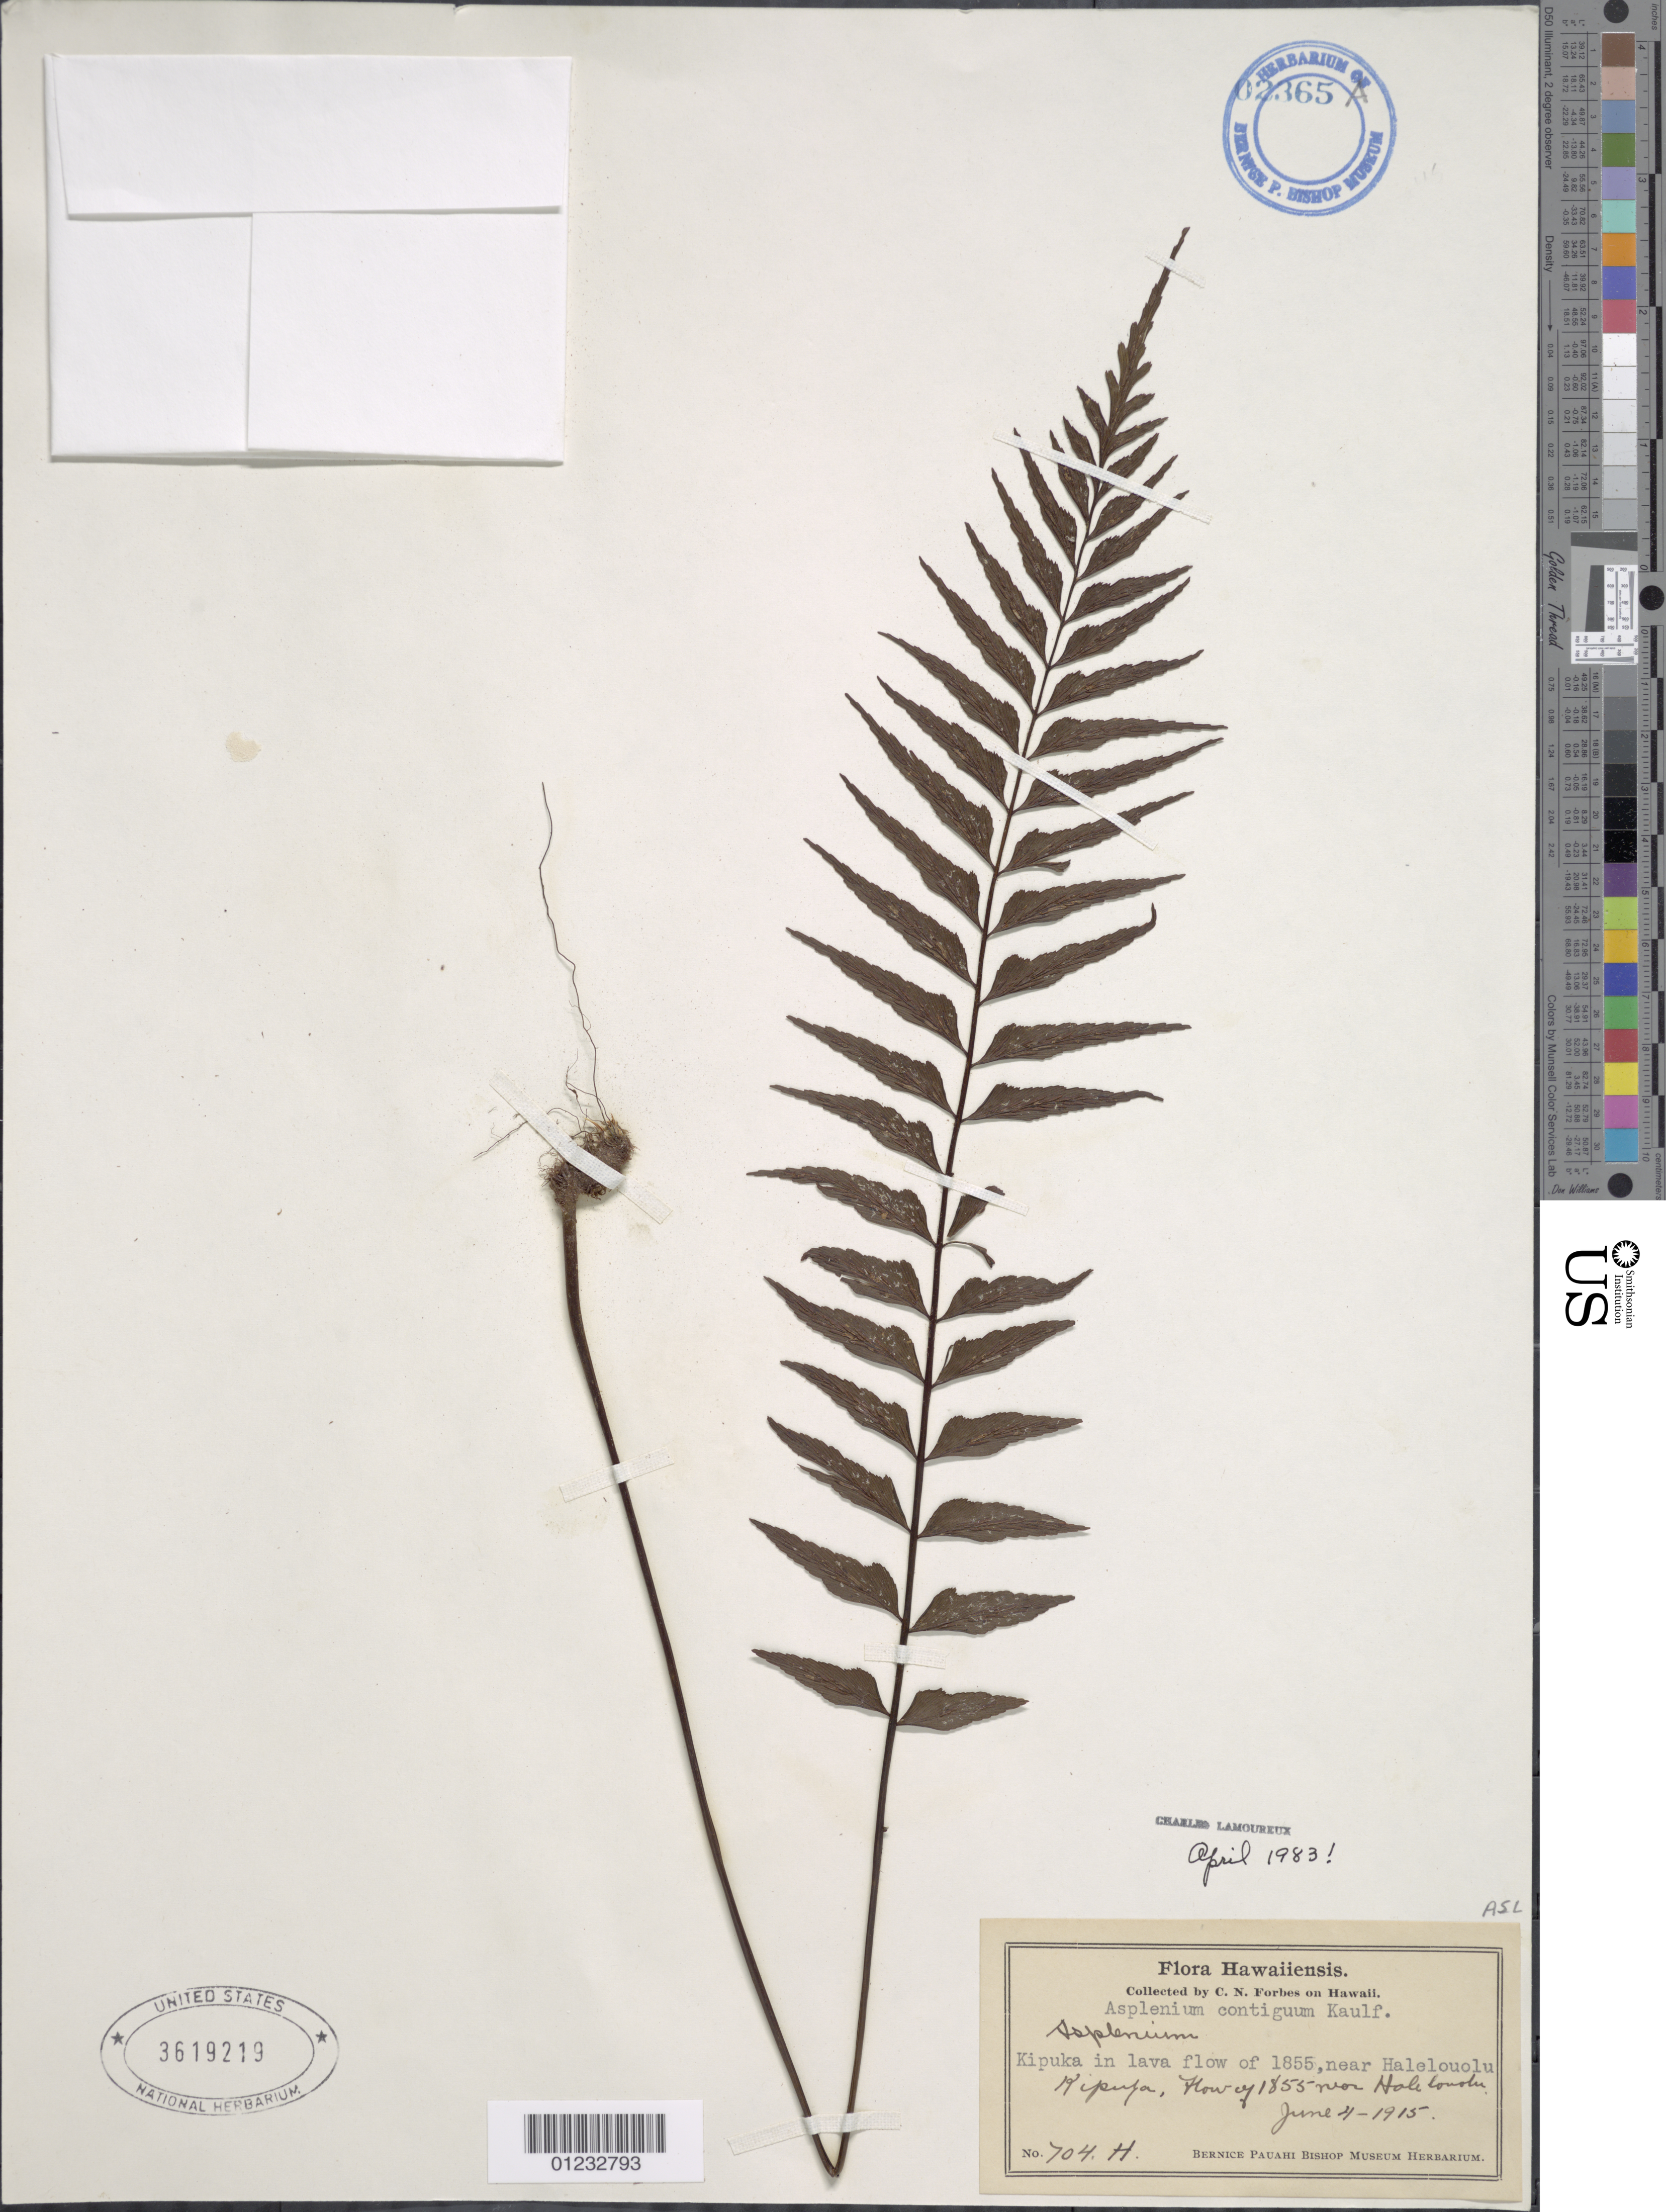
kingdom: Plantae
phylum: Tracheophyta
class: Polypodiopsida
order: Polypodiales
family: Aspleniaceae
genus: Asplenium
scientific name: Asplenium contiguum var. contiguum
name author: Kaulf.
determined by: Wagner, W. L., (BOT), Smithsonian Institution - National Museum of Natural History (UNITED STATES)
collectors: C. N. Forbes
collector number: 704.H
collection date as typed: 4 Jun 1915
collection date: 1915-06-04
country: United States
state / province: Hawaii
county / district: Hawaii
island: Hawaii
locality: Kipuka in lava flow of 1855, near Halelouolu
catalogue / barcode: US 3619219